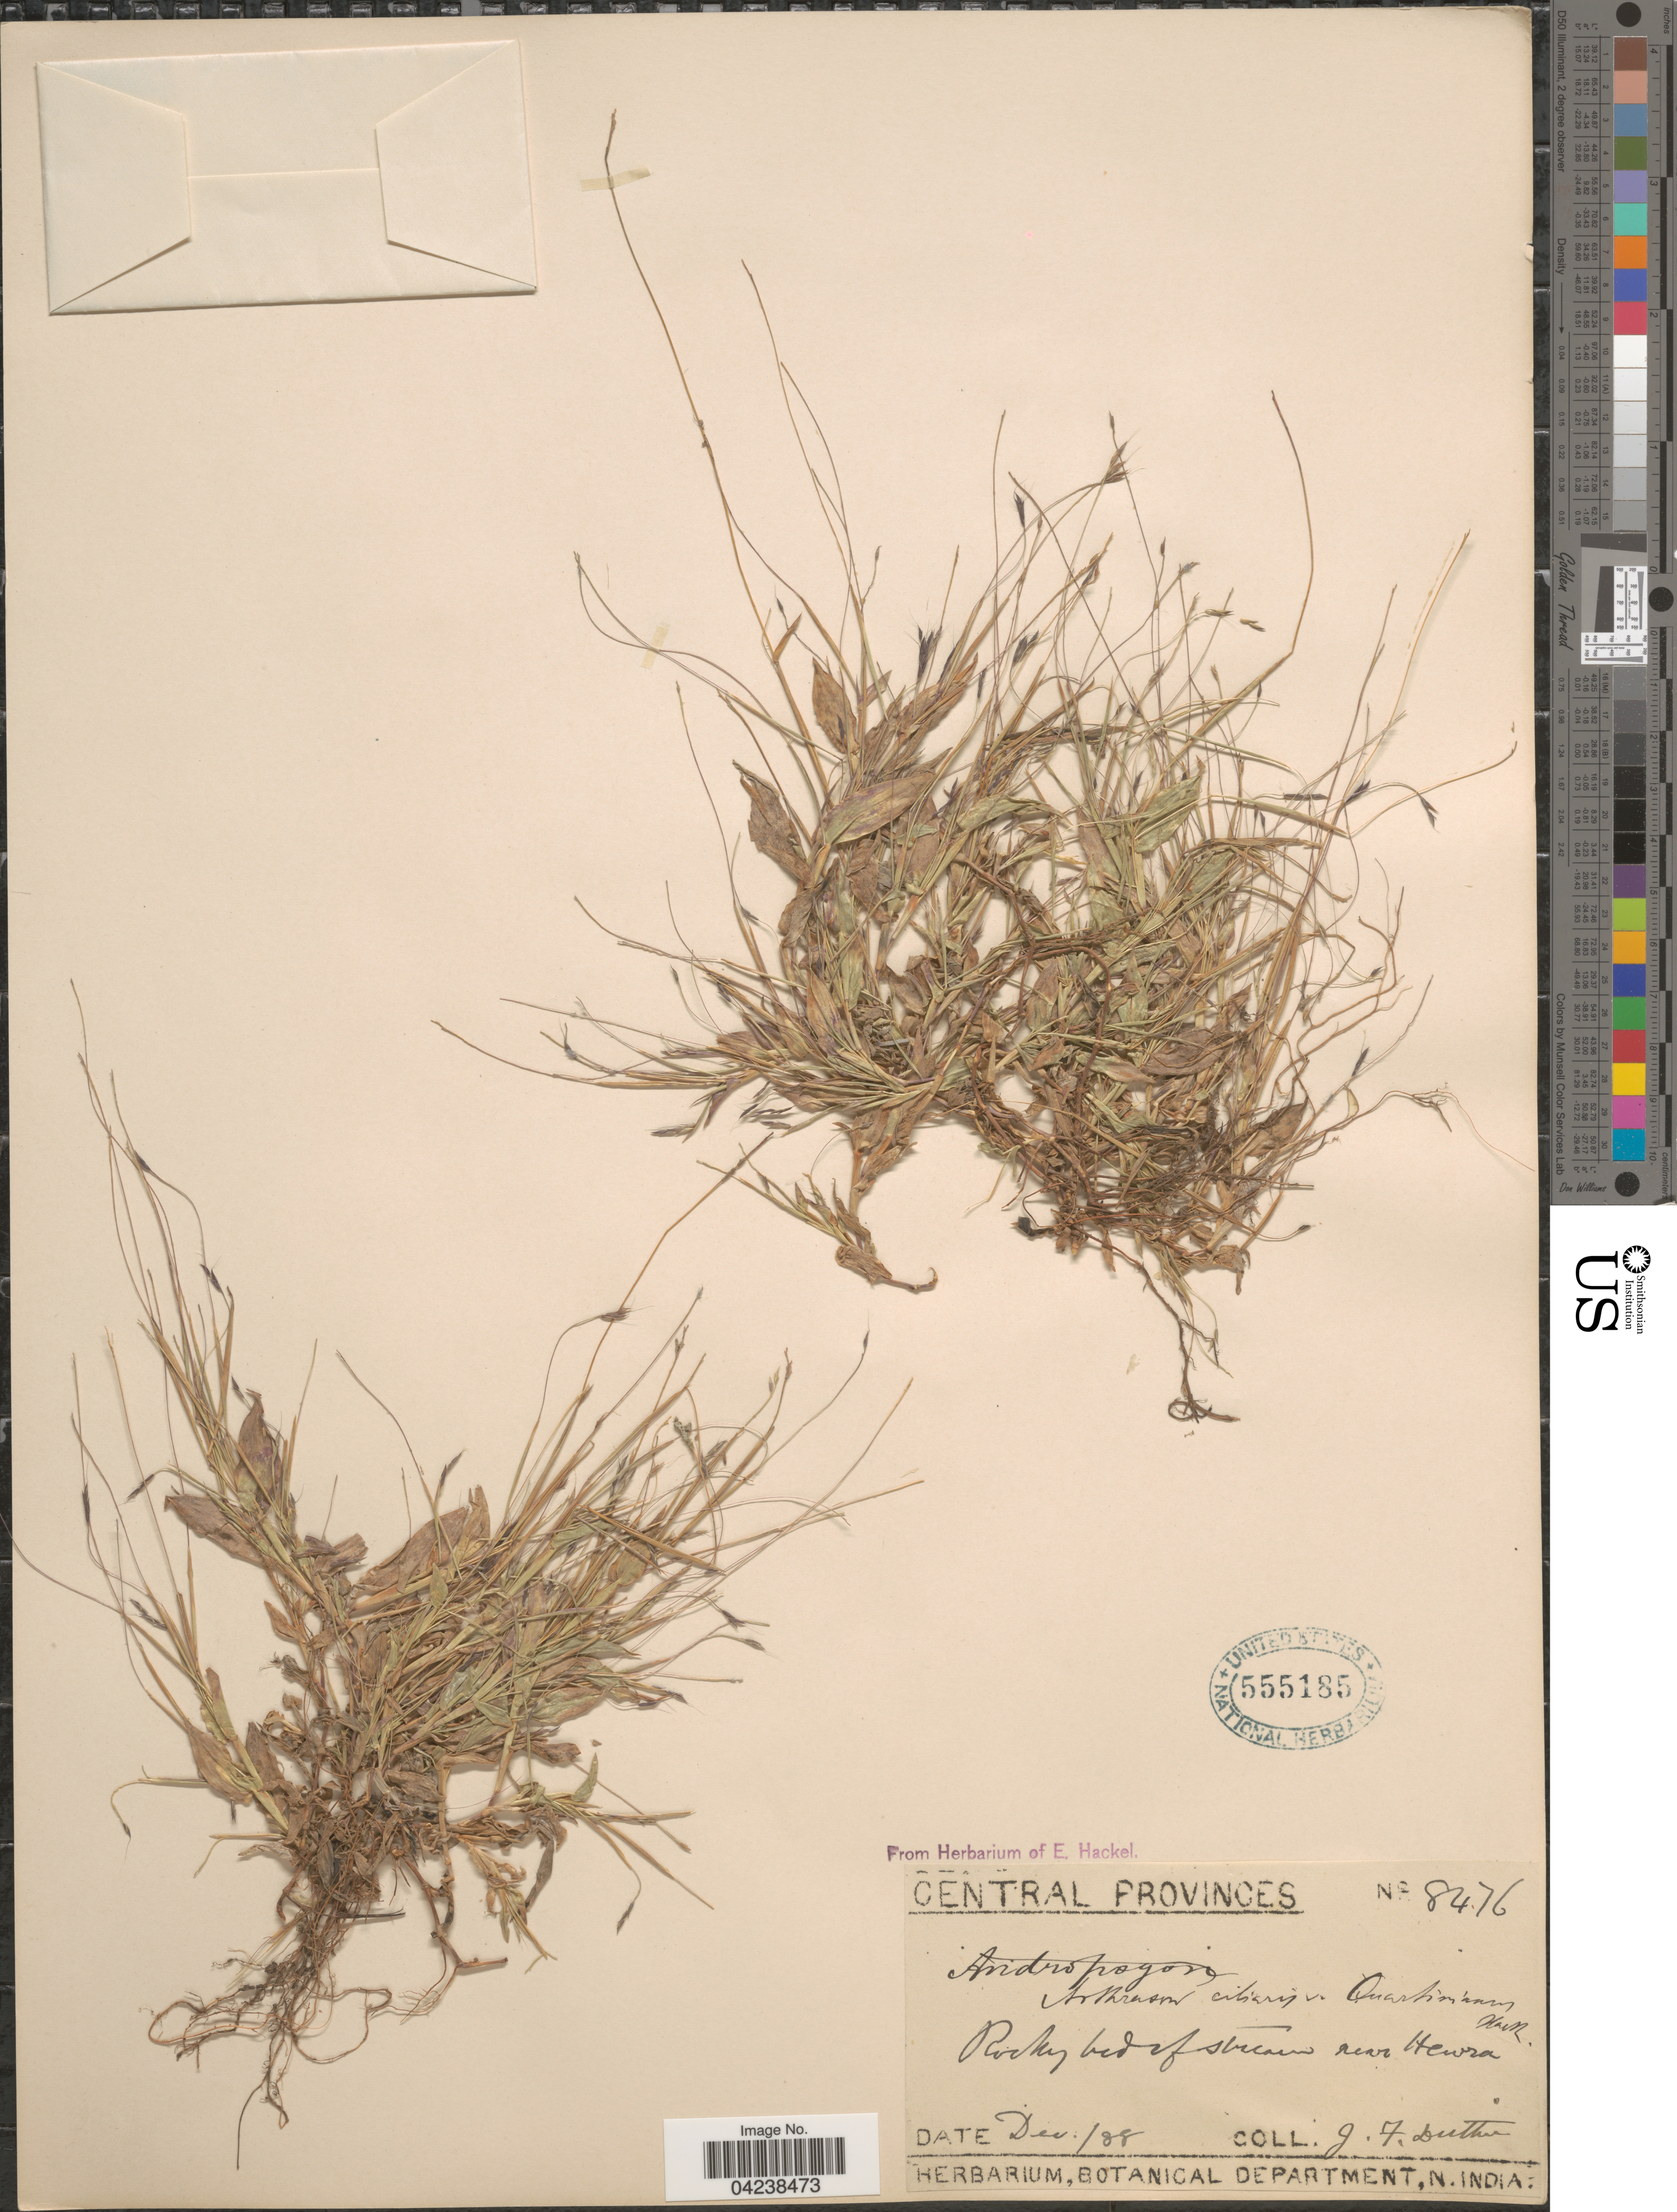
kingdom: Plantae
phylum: Tracheophyta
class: Liliopsida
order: Poales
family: Poaceae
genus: Arthraxon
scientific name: Arthraxon hispidus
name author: (Thunb.) Makino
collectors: J. F. Duthie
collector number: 8476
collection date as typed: Transcribed d/m/y: /12/88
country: India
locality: Central Provinces. Rocky bed of stream near Hewra.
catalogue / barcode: US 555185